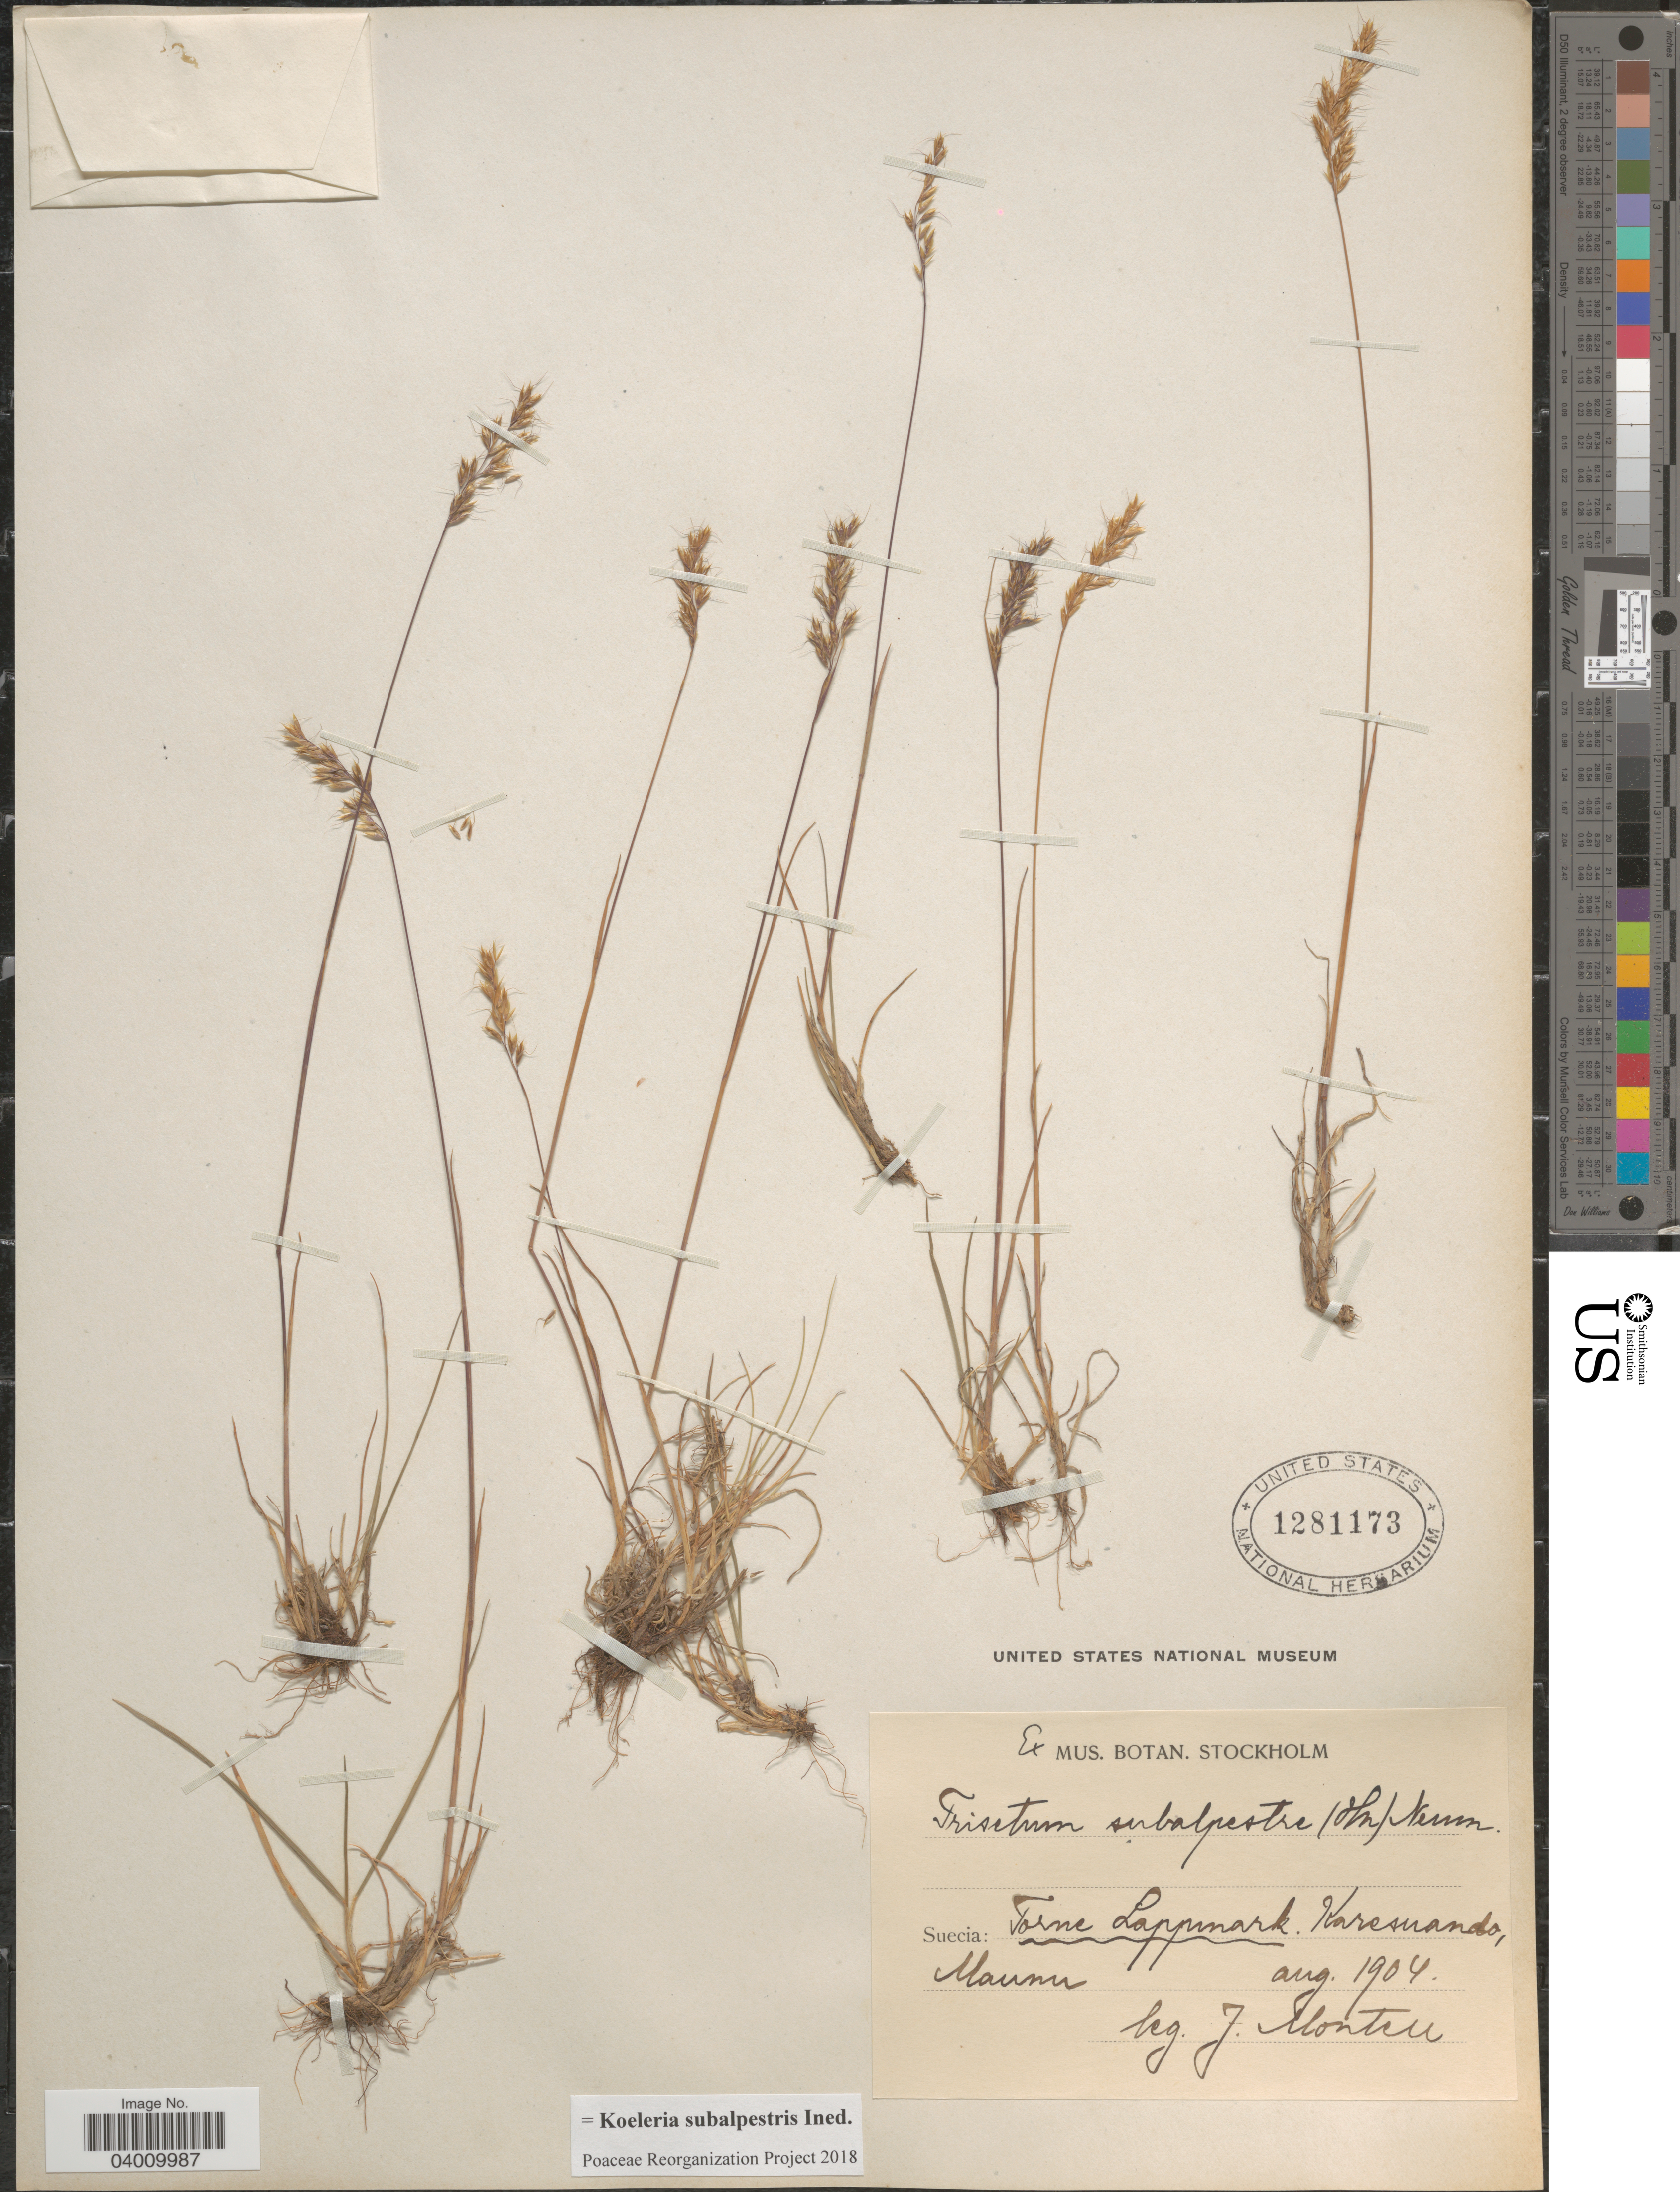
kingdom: Plantae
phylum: Tracheophyta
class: Liliopsida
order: Poales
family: Poaceae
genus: Koeleria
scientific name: Koeleria subalpestris ined.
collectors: J. Montell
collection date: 1904-08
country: Sweden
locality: Suecia: Torne Lappmark. Karesuando, Maunu.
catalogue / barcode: US 1281173